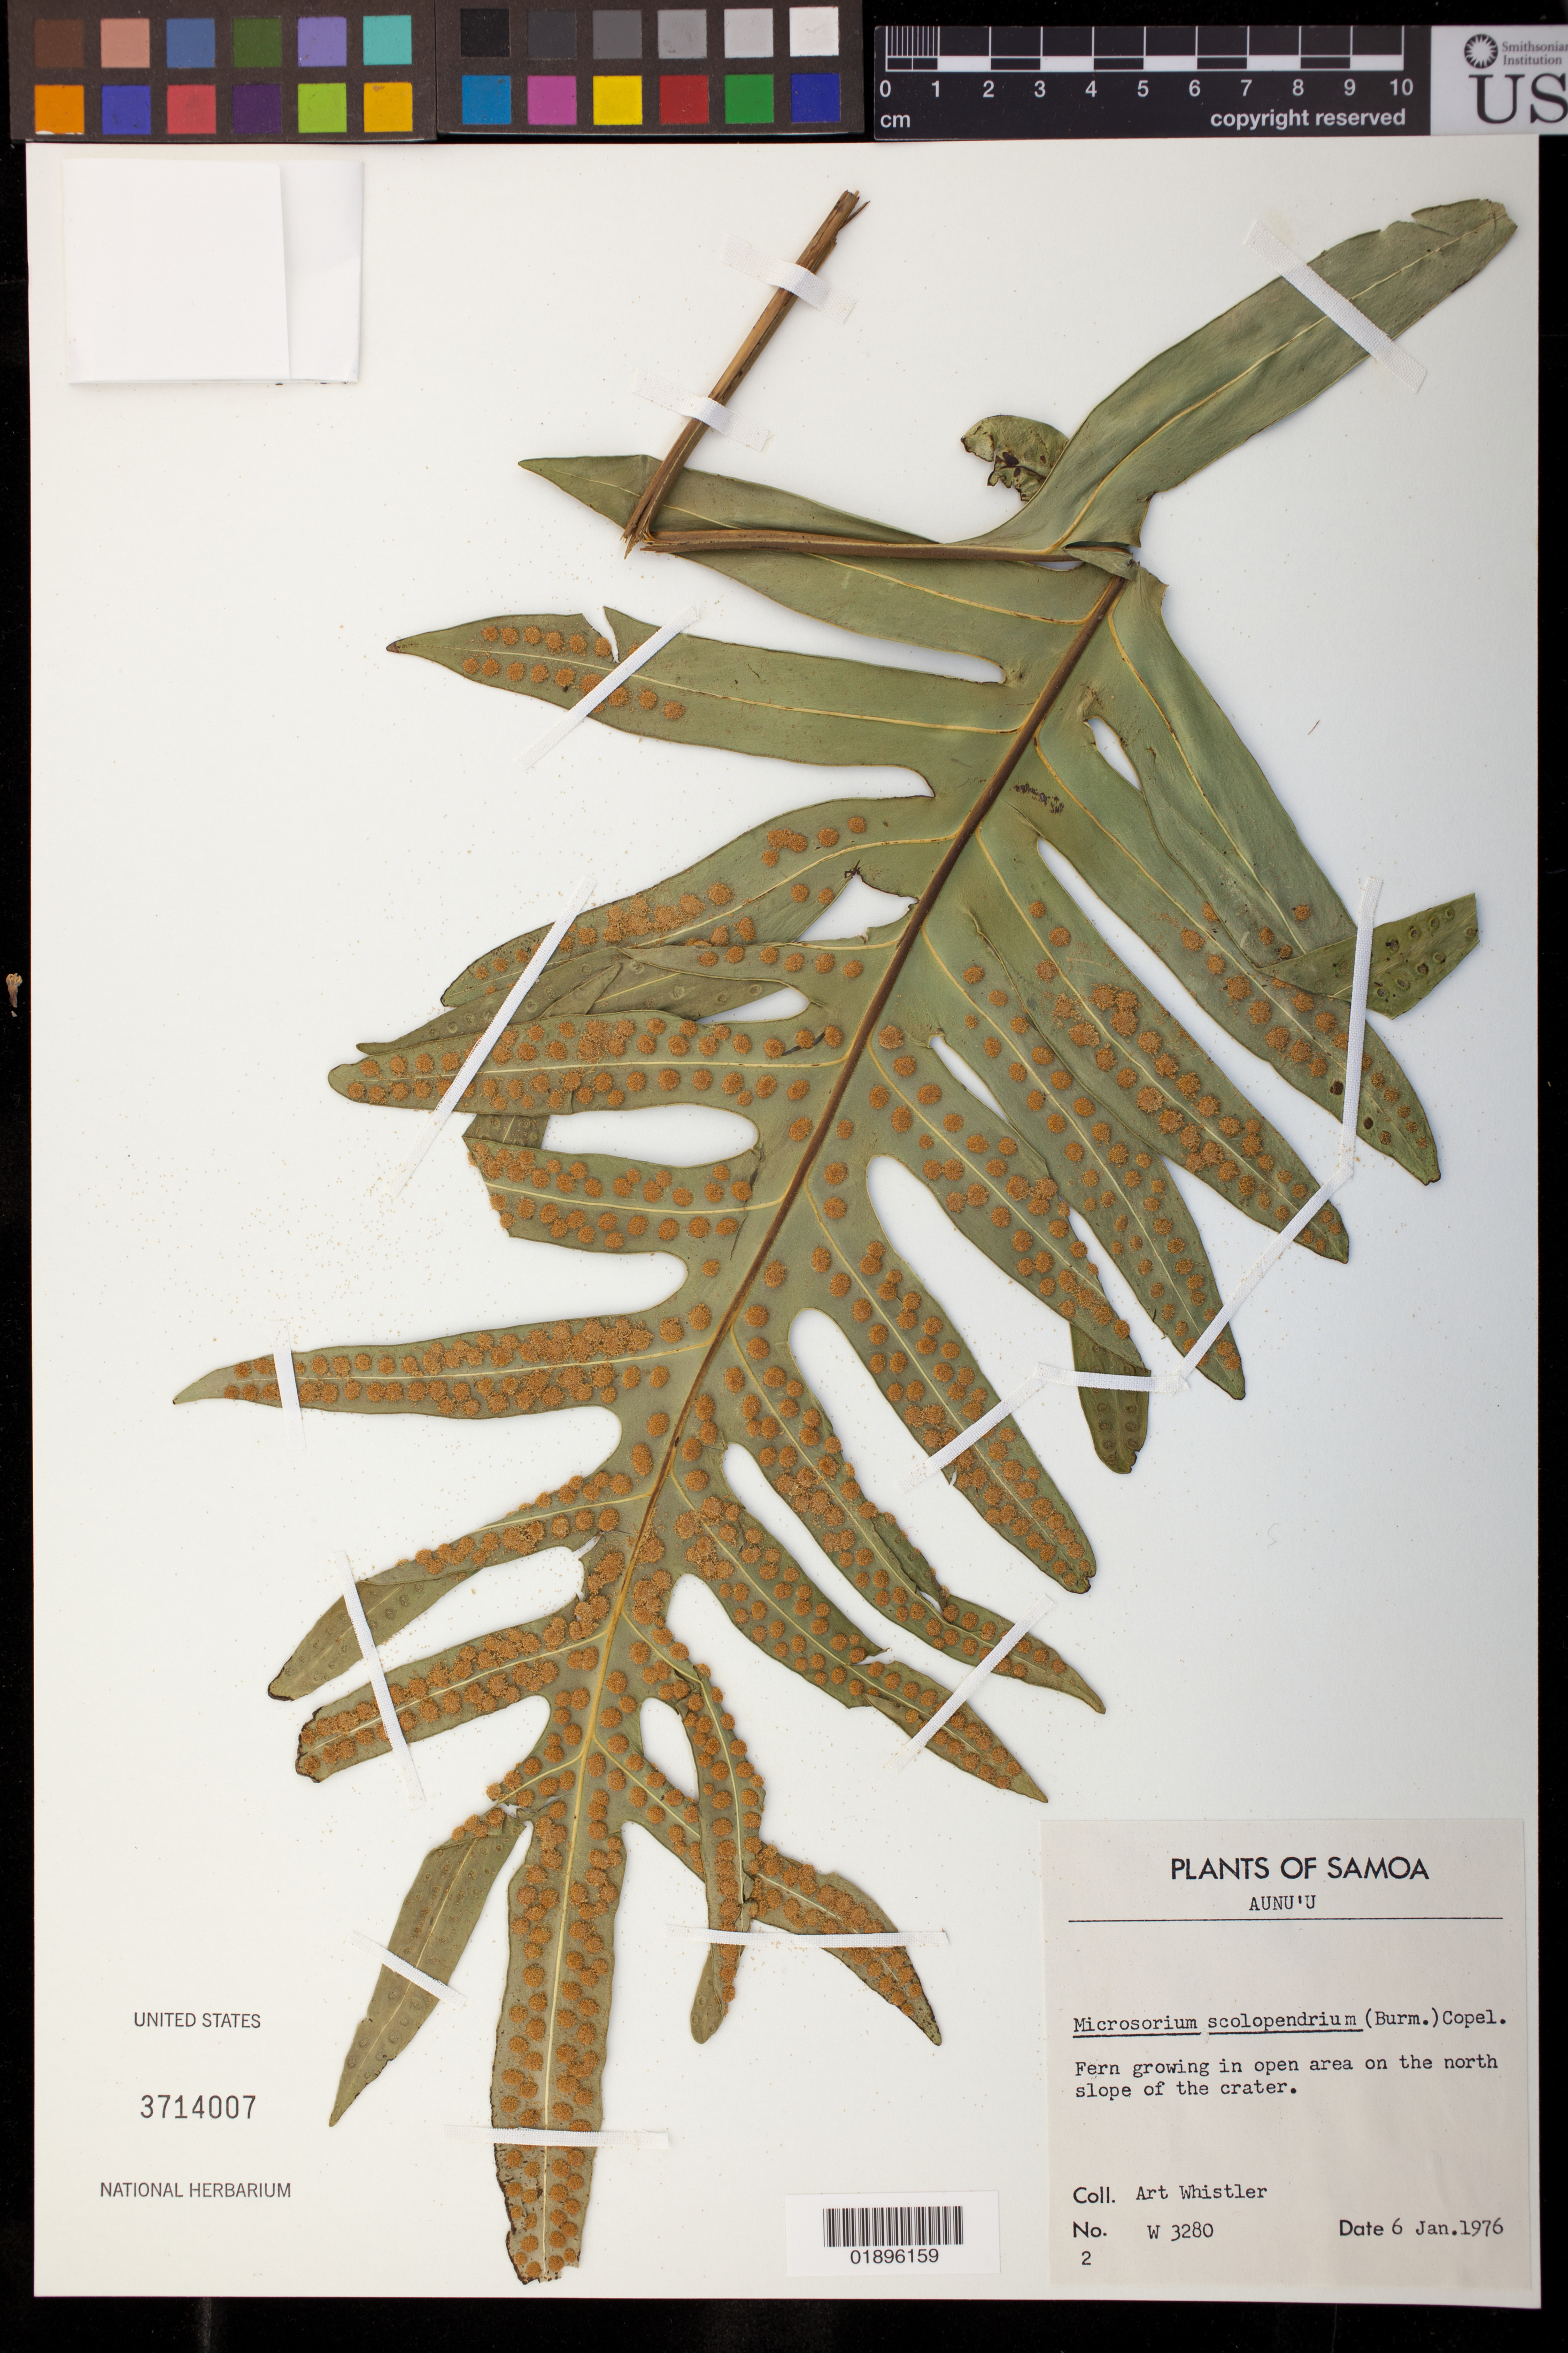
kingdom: Plantae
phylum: Tracheophyta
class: Polypodiopsida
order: Polypodiales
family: Polypodiaceae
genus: Microsorum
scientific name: Microsorum scolopendria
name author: (Burm. f.) Copel.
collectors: A. Whistler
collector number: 3280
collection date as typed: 06 Jan 1976 or 01 Jun 1976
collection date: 1976-01-06 or 1976-06-01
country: American Samoa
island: Aunu'u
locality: on the north slope of the crater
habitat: Open area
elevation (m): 75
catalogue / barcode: US 3714007